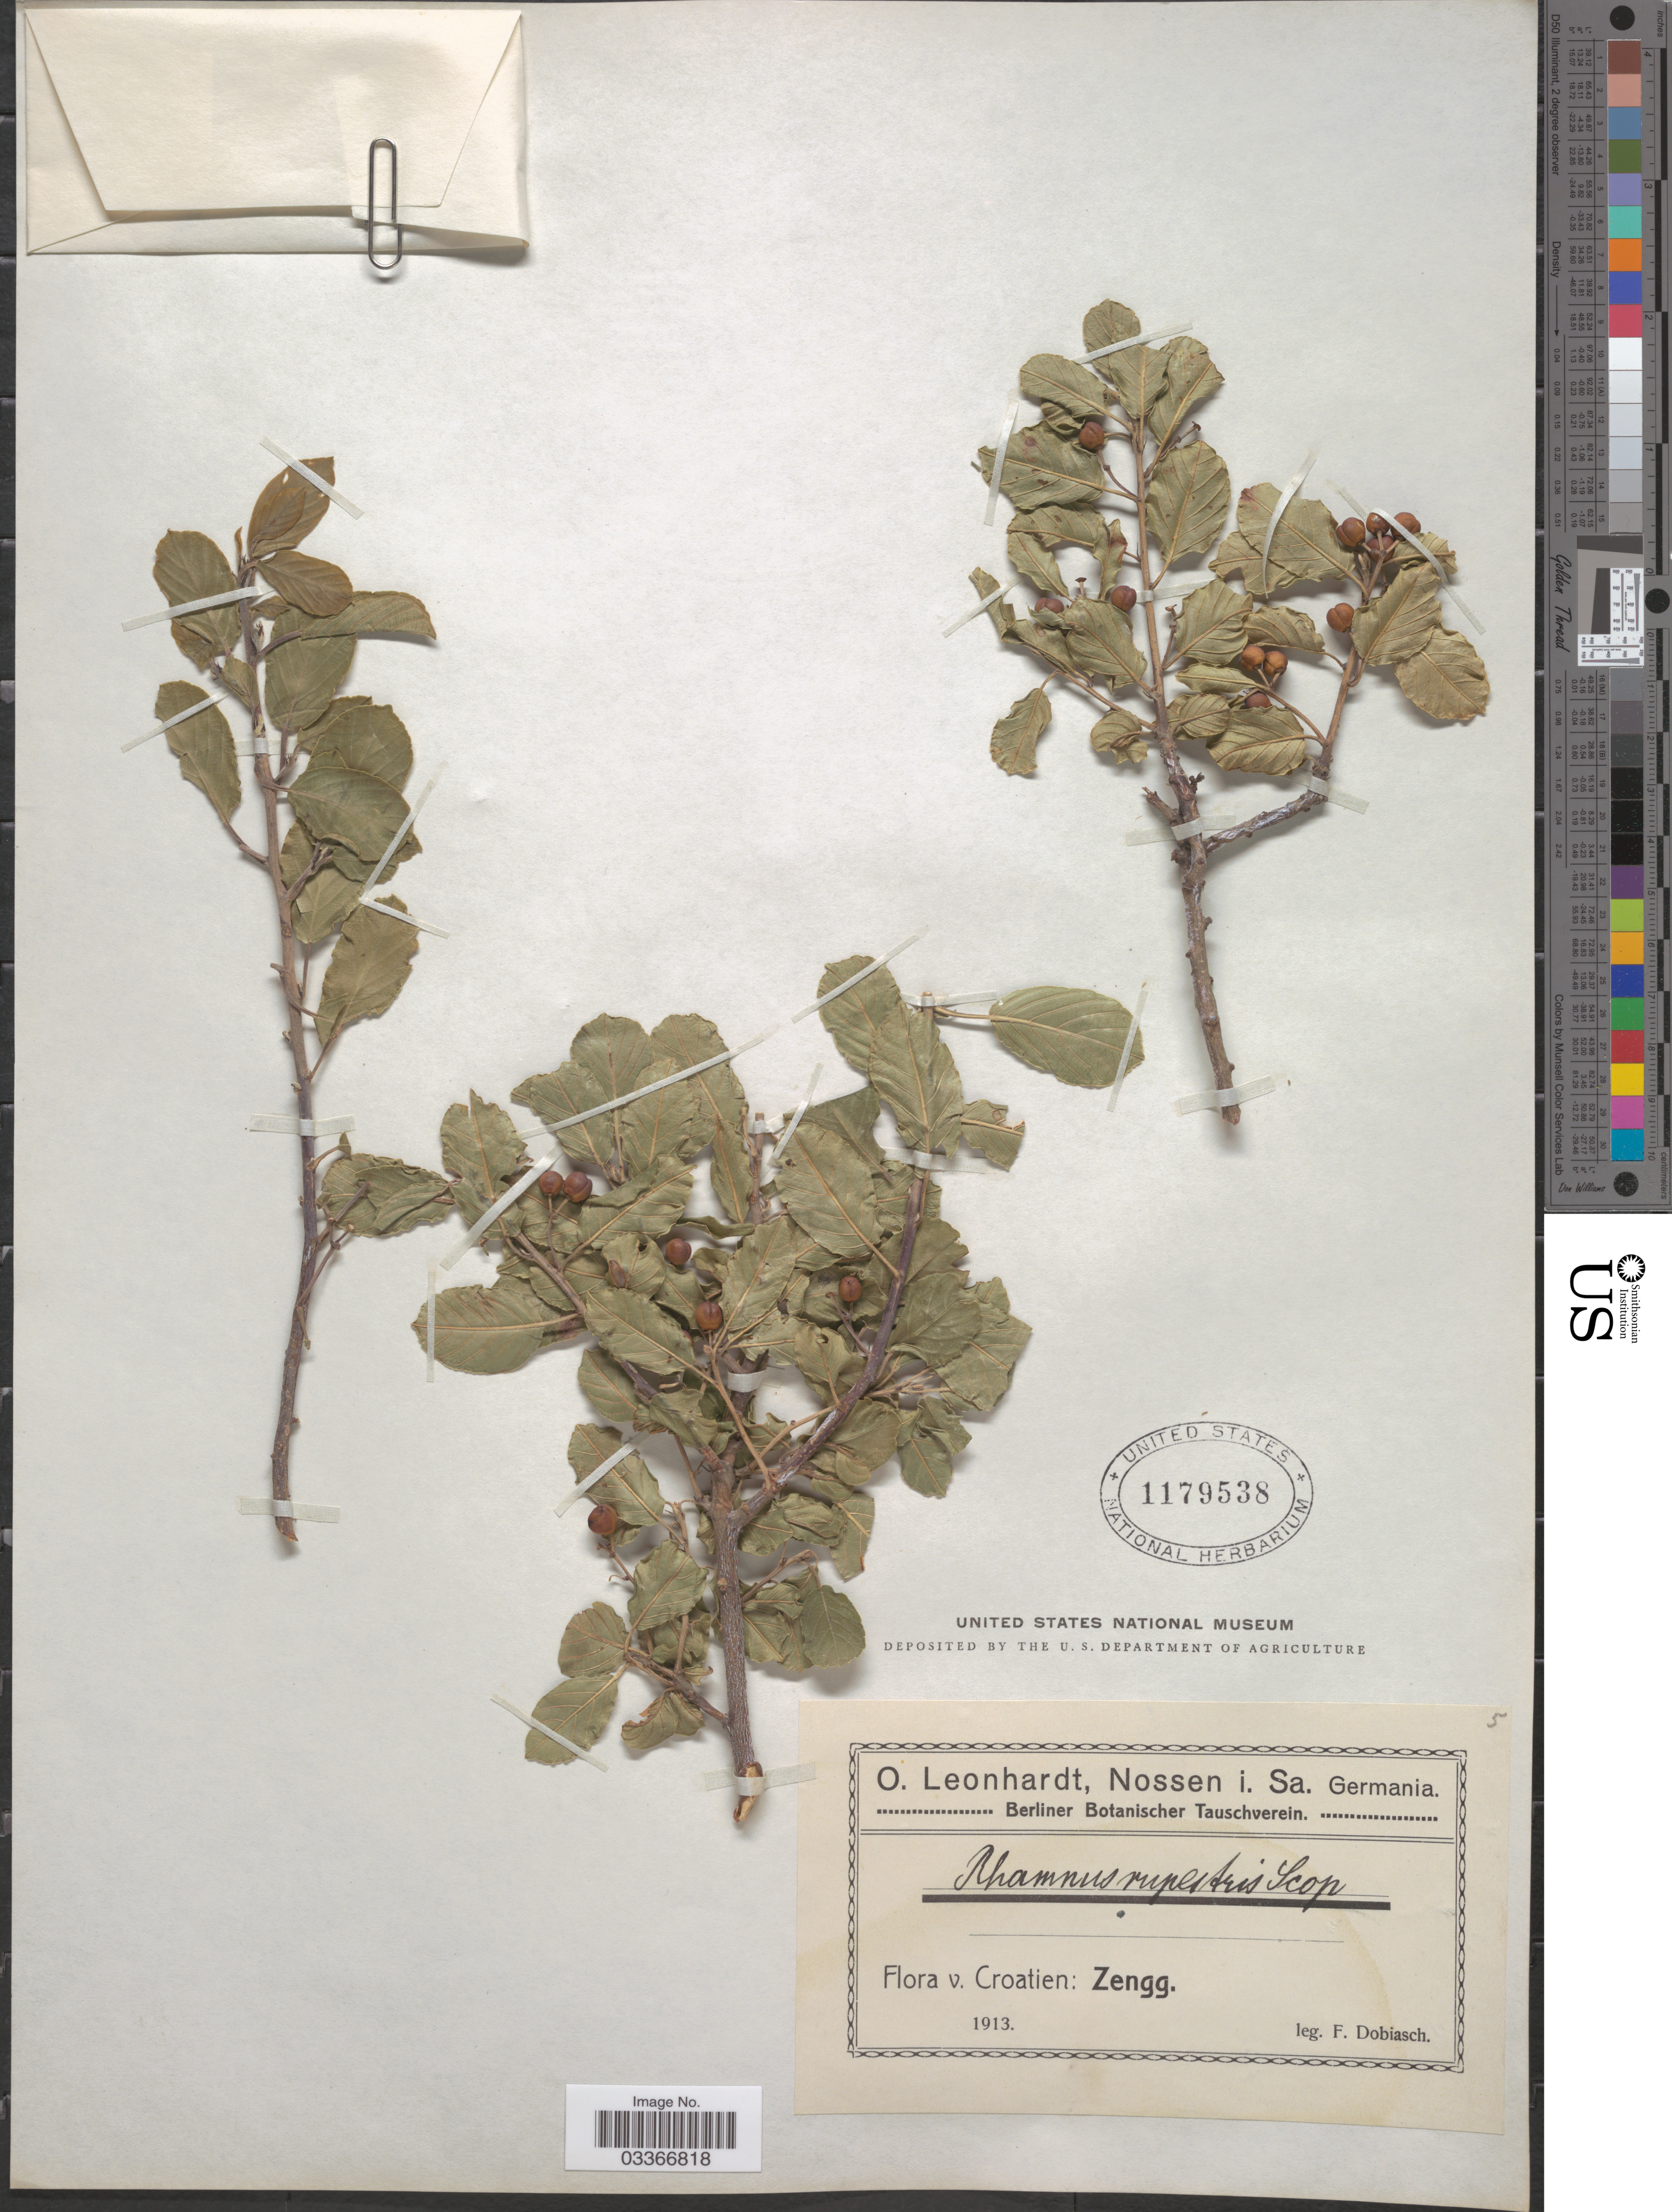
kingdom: Plantae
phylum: Tracheophyta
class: Magnoliopsida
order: Rosales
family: Rhamnaceae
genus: Rhamnus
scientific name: Rhamnus rupestris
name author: Scop.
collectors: F. Dobiasch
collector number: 5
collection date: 1913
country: Croatia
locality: Zengg.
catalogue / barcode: US 1179538